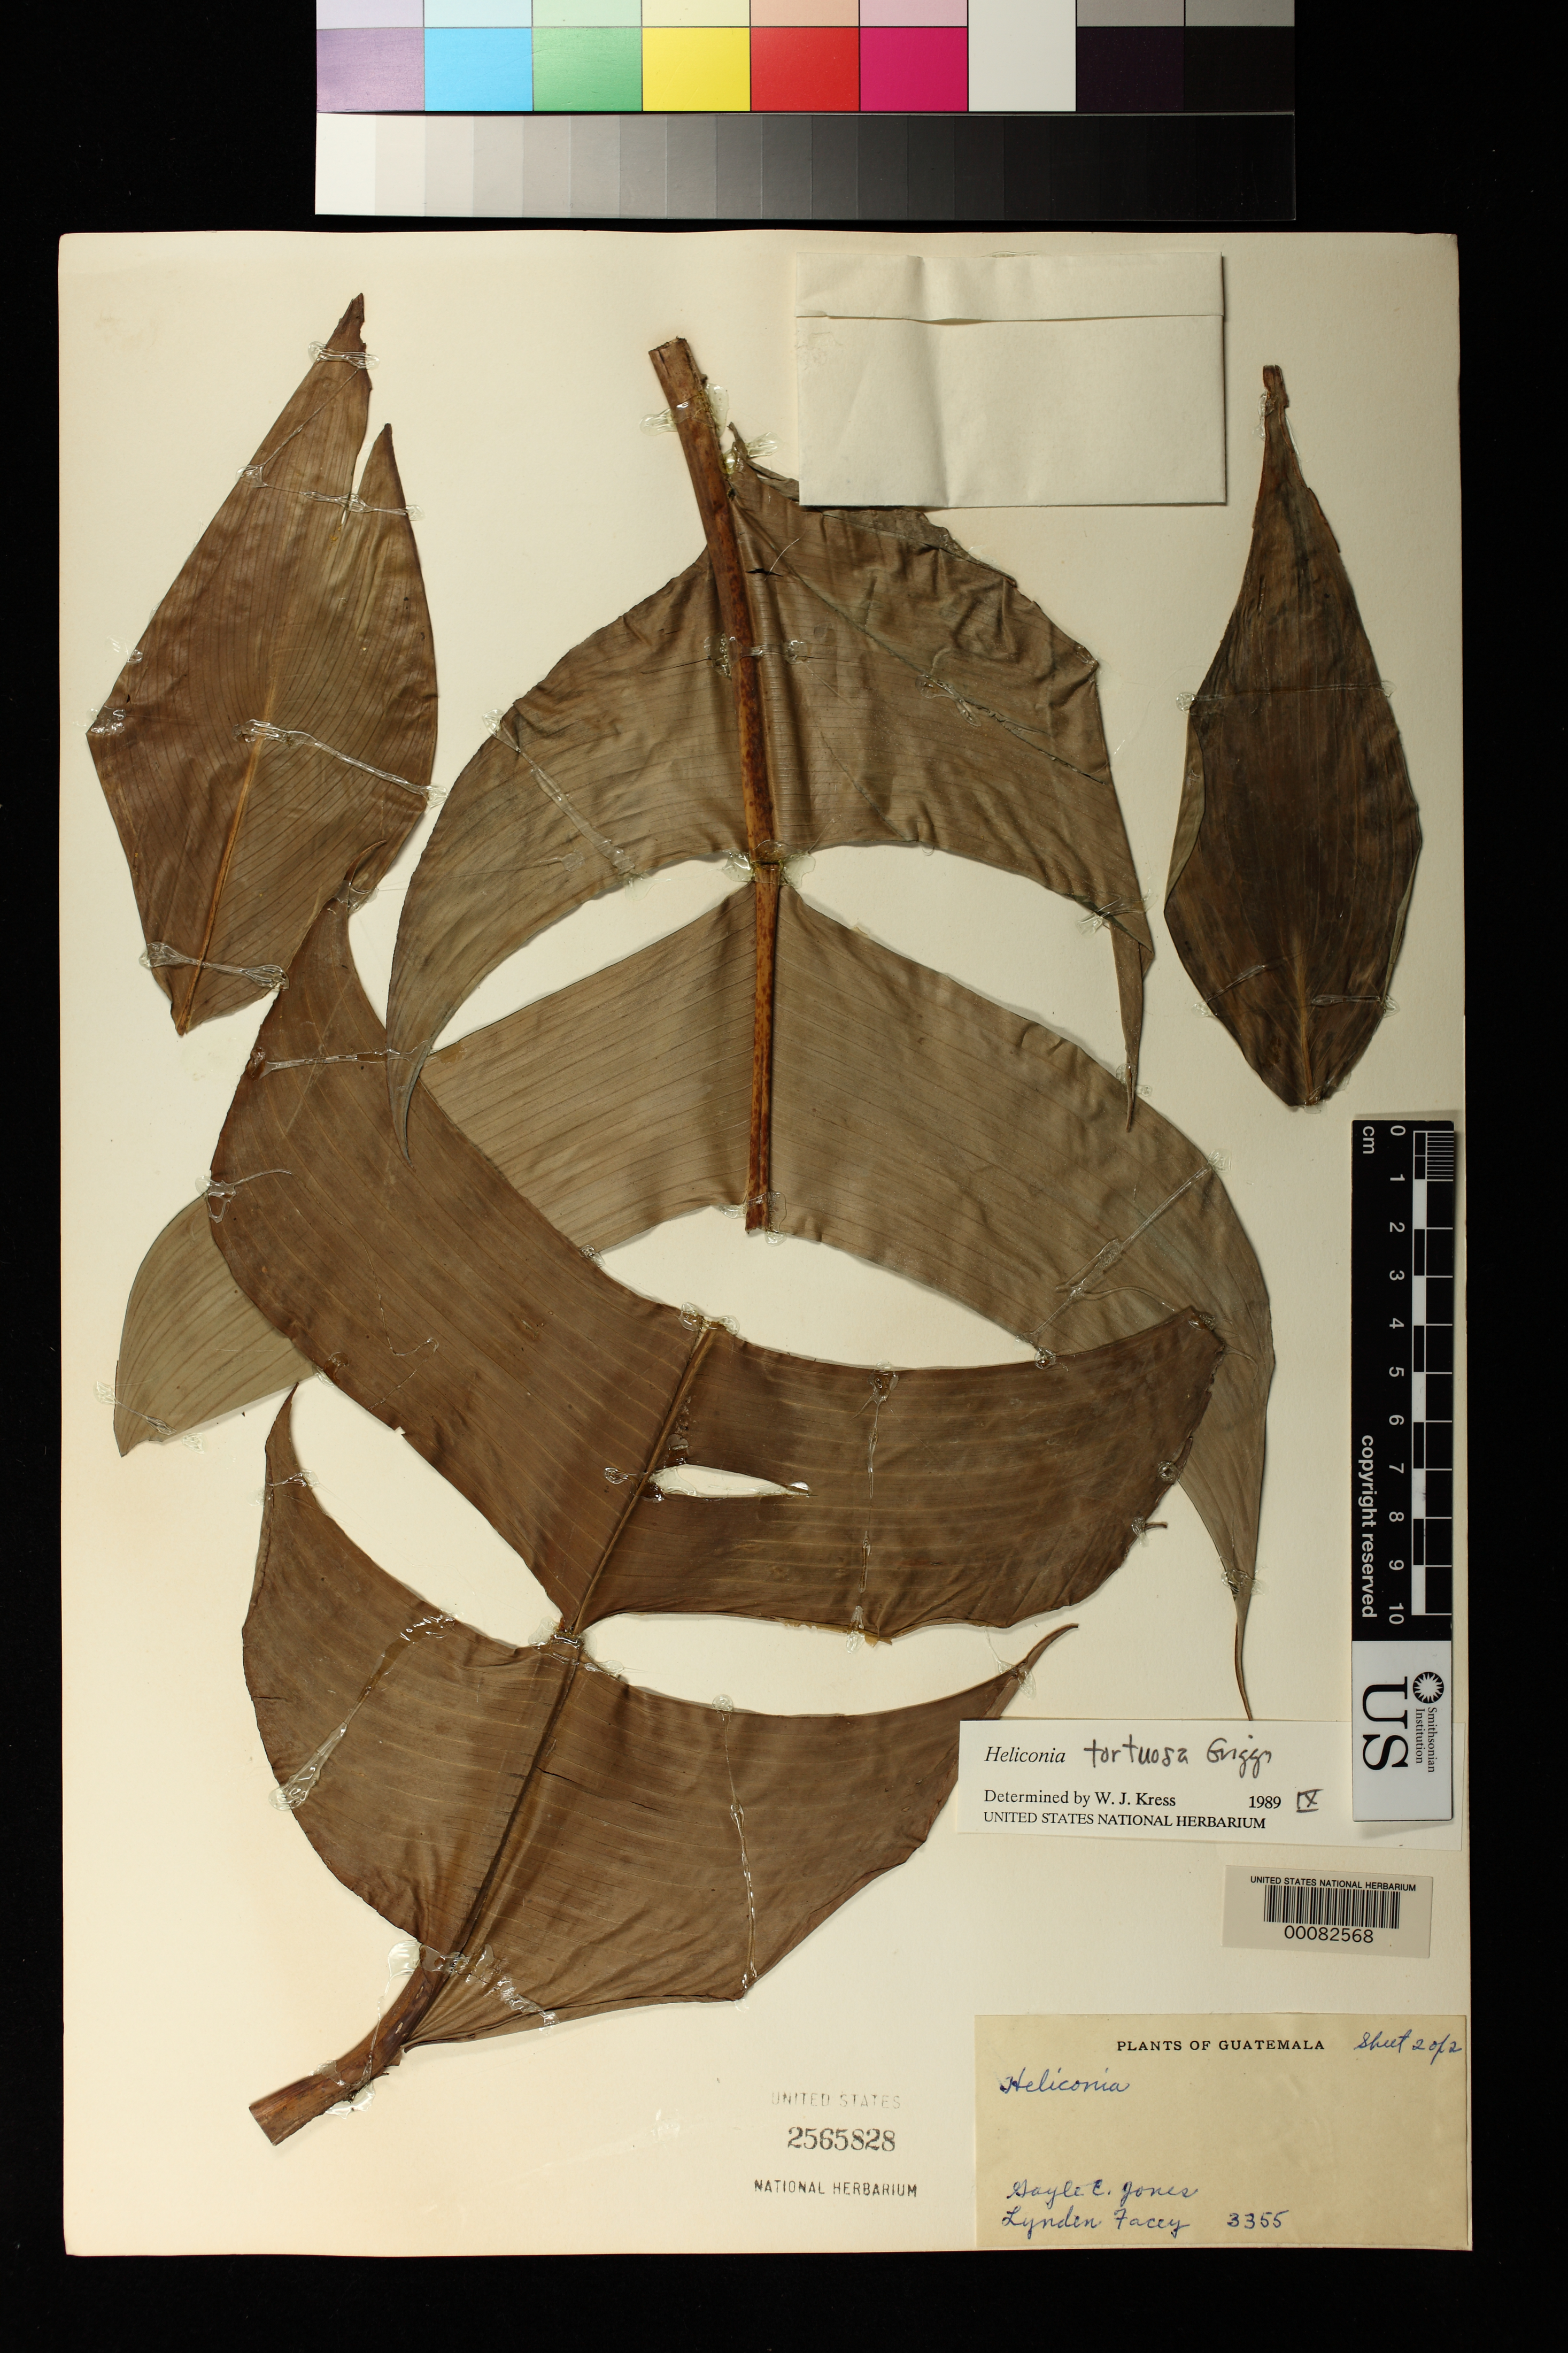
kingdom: Plantae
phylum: Tracheophyta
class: Liliopsida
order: Zingiberales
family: Heliconiaceae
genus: Heliconia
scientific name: Heliconia tortuosa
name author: R.F. Griggs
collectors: G. C. Jones & L. Facey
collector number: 3355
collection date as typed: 09 May 1966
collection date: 1966-05-09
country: Guatemala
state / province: Izabal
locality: Vic. Exmibal camp 2 (La Gloria), NW of Lake Izabal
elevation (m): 400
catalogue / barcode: US 2565828